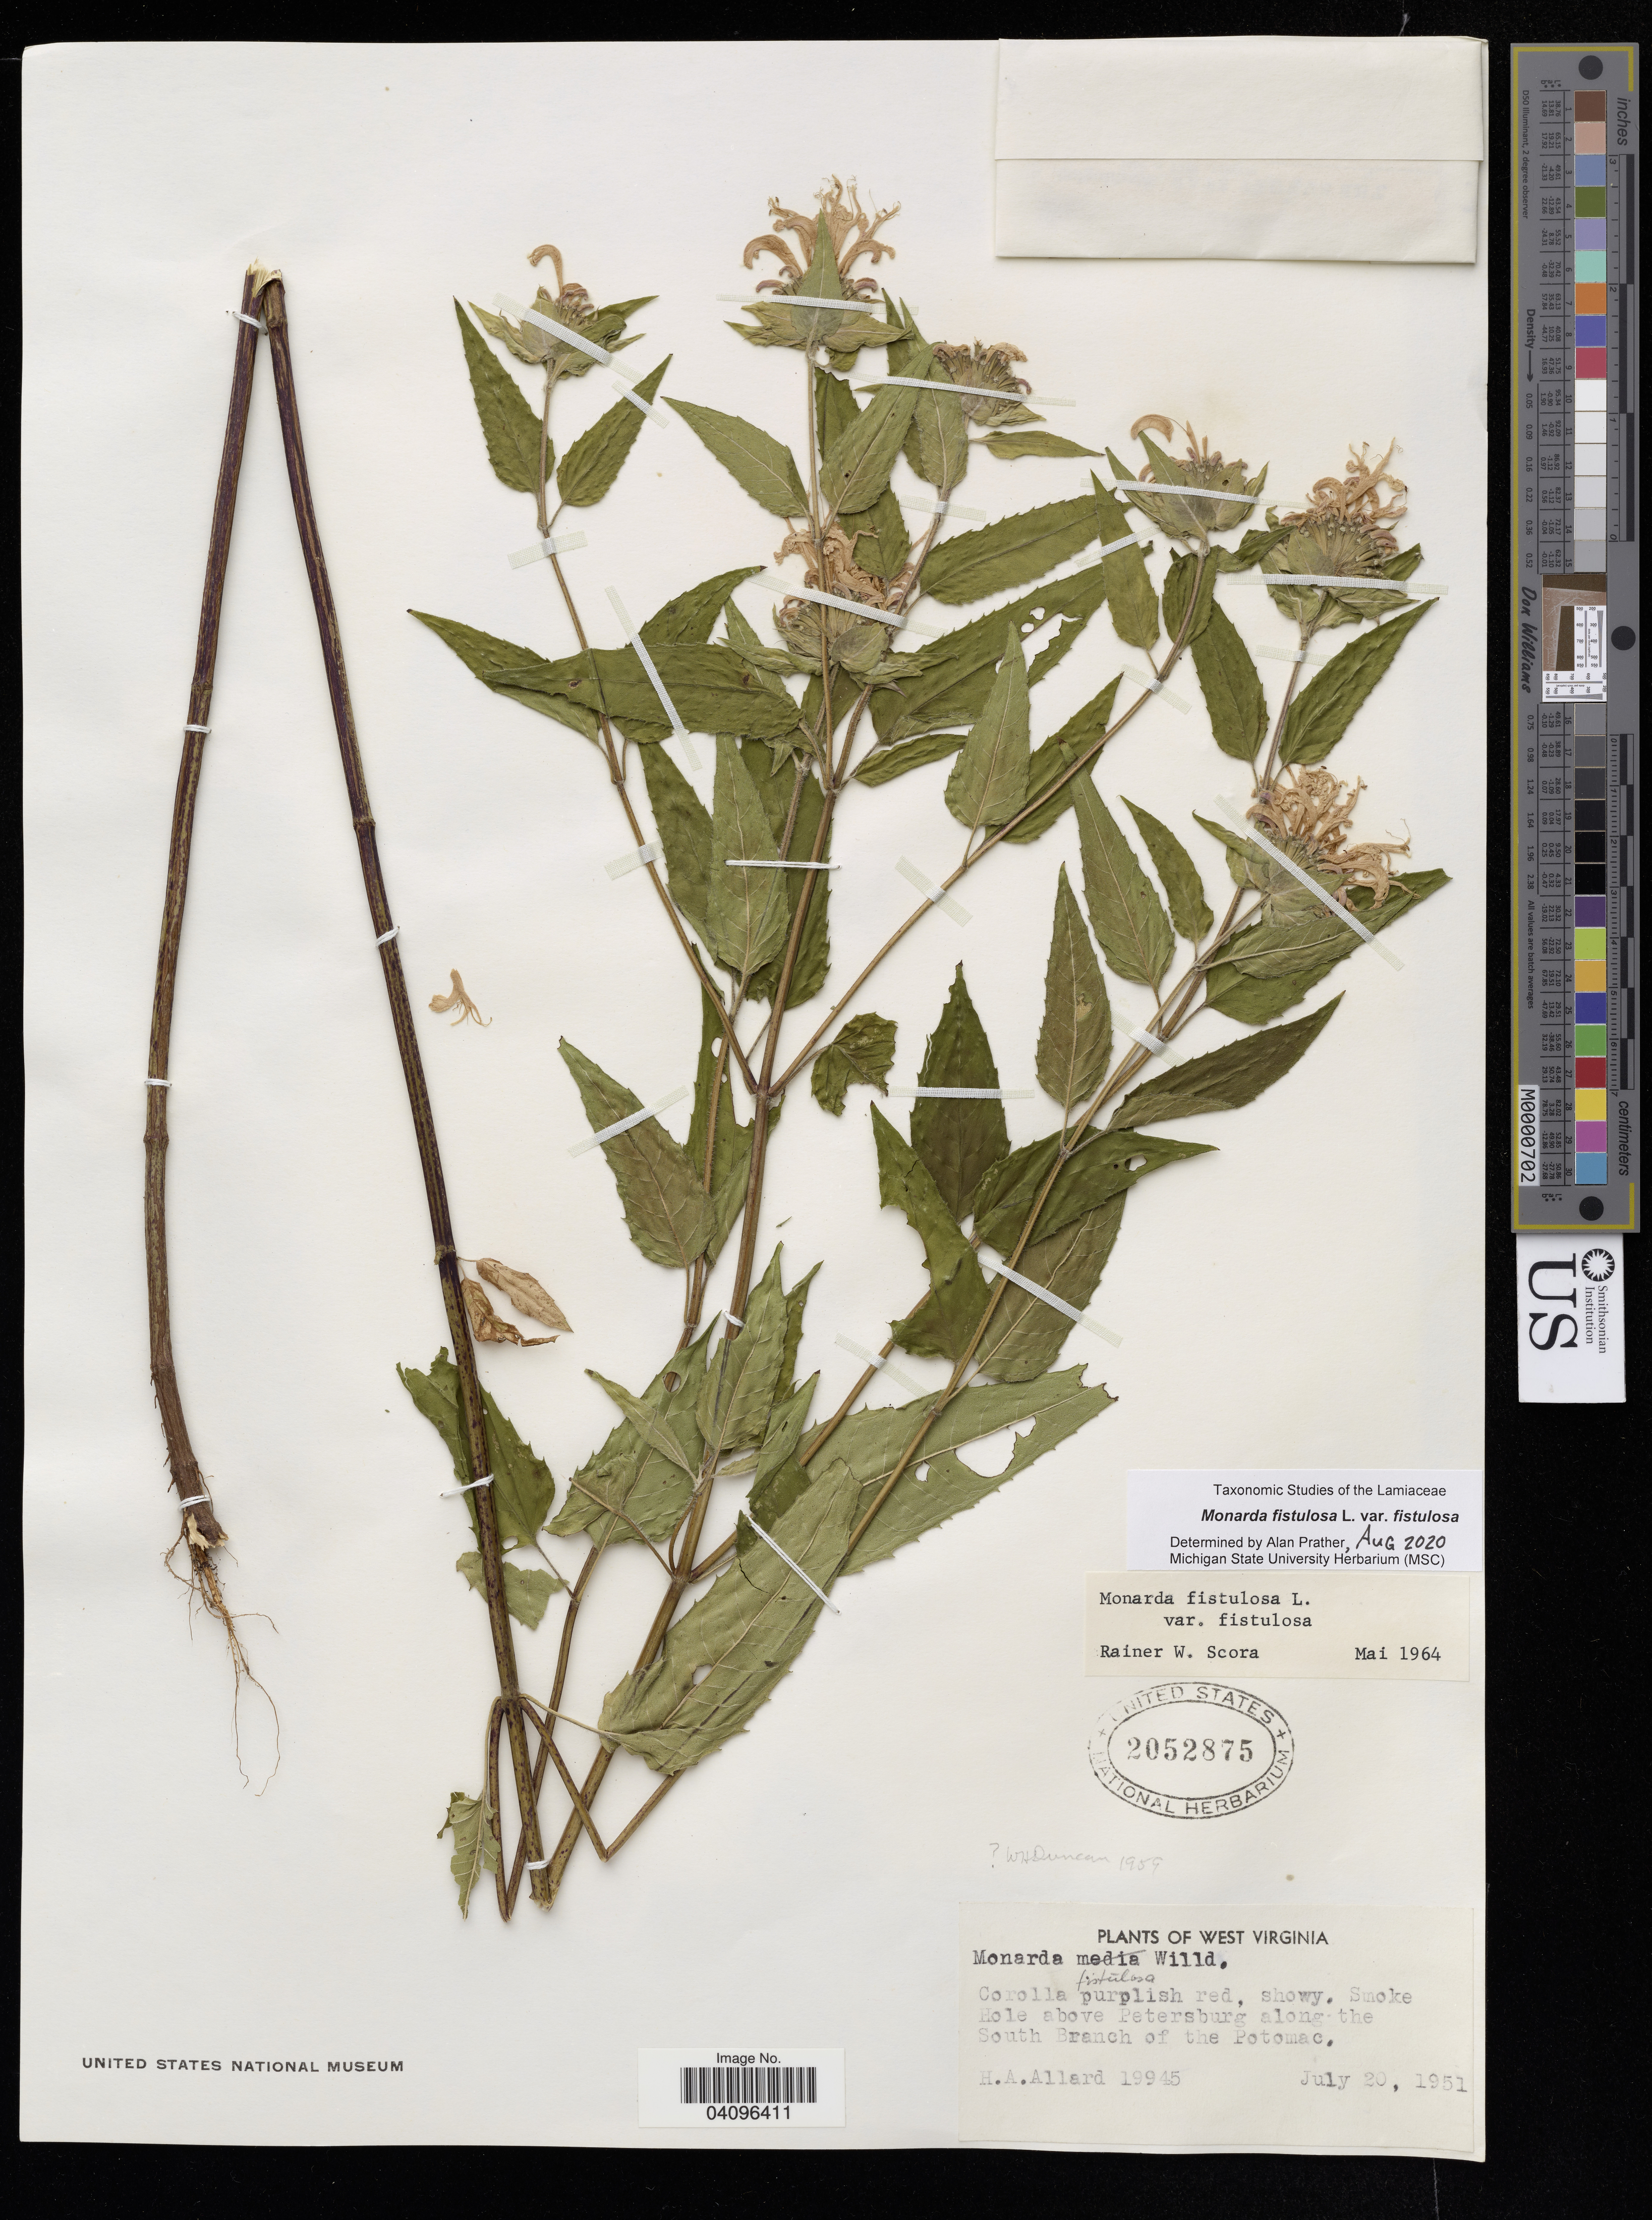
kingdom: Plantae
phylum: Tracheophyta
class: Magnoliopsida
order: Lamiales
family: Lamiaceae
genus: Monarda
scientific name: Monarda fistulosa var. fistulosa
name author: L.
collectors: H. A. Allard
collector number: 19945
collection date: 1951-07-20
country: United States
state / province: West Virginia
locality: Smoke Hole above Petersburg along the South Branch of the Potomac.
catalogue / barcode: US 2052875